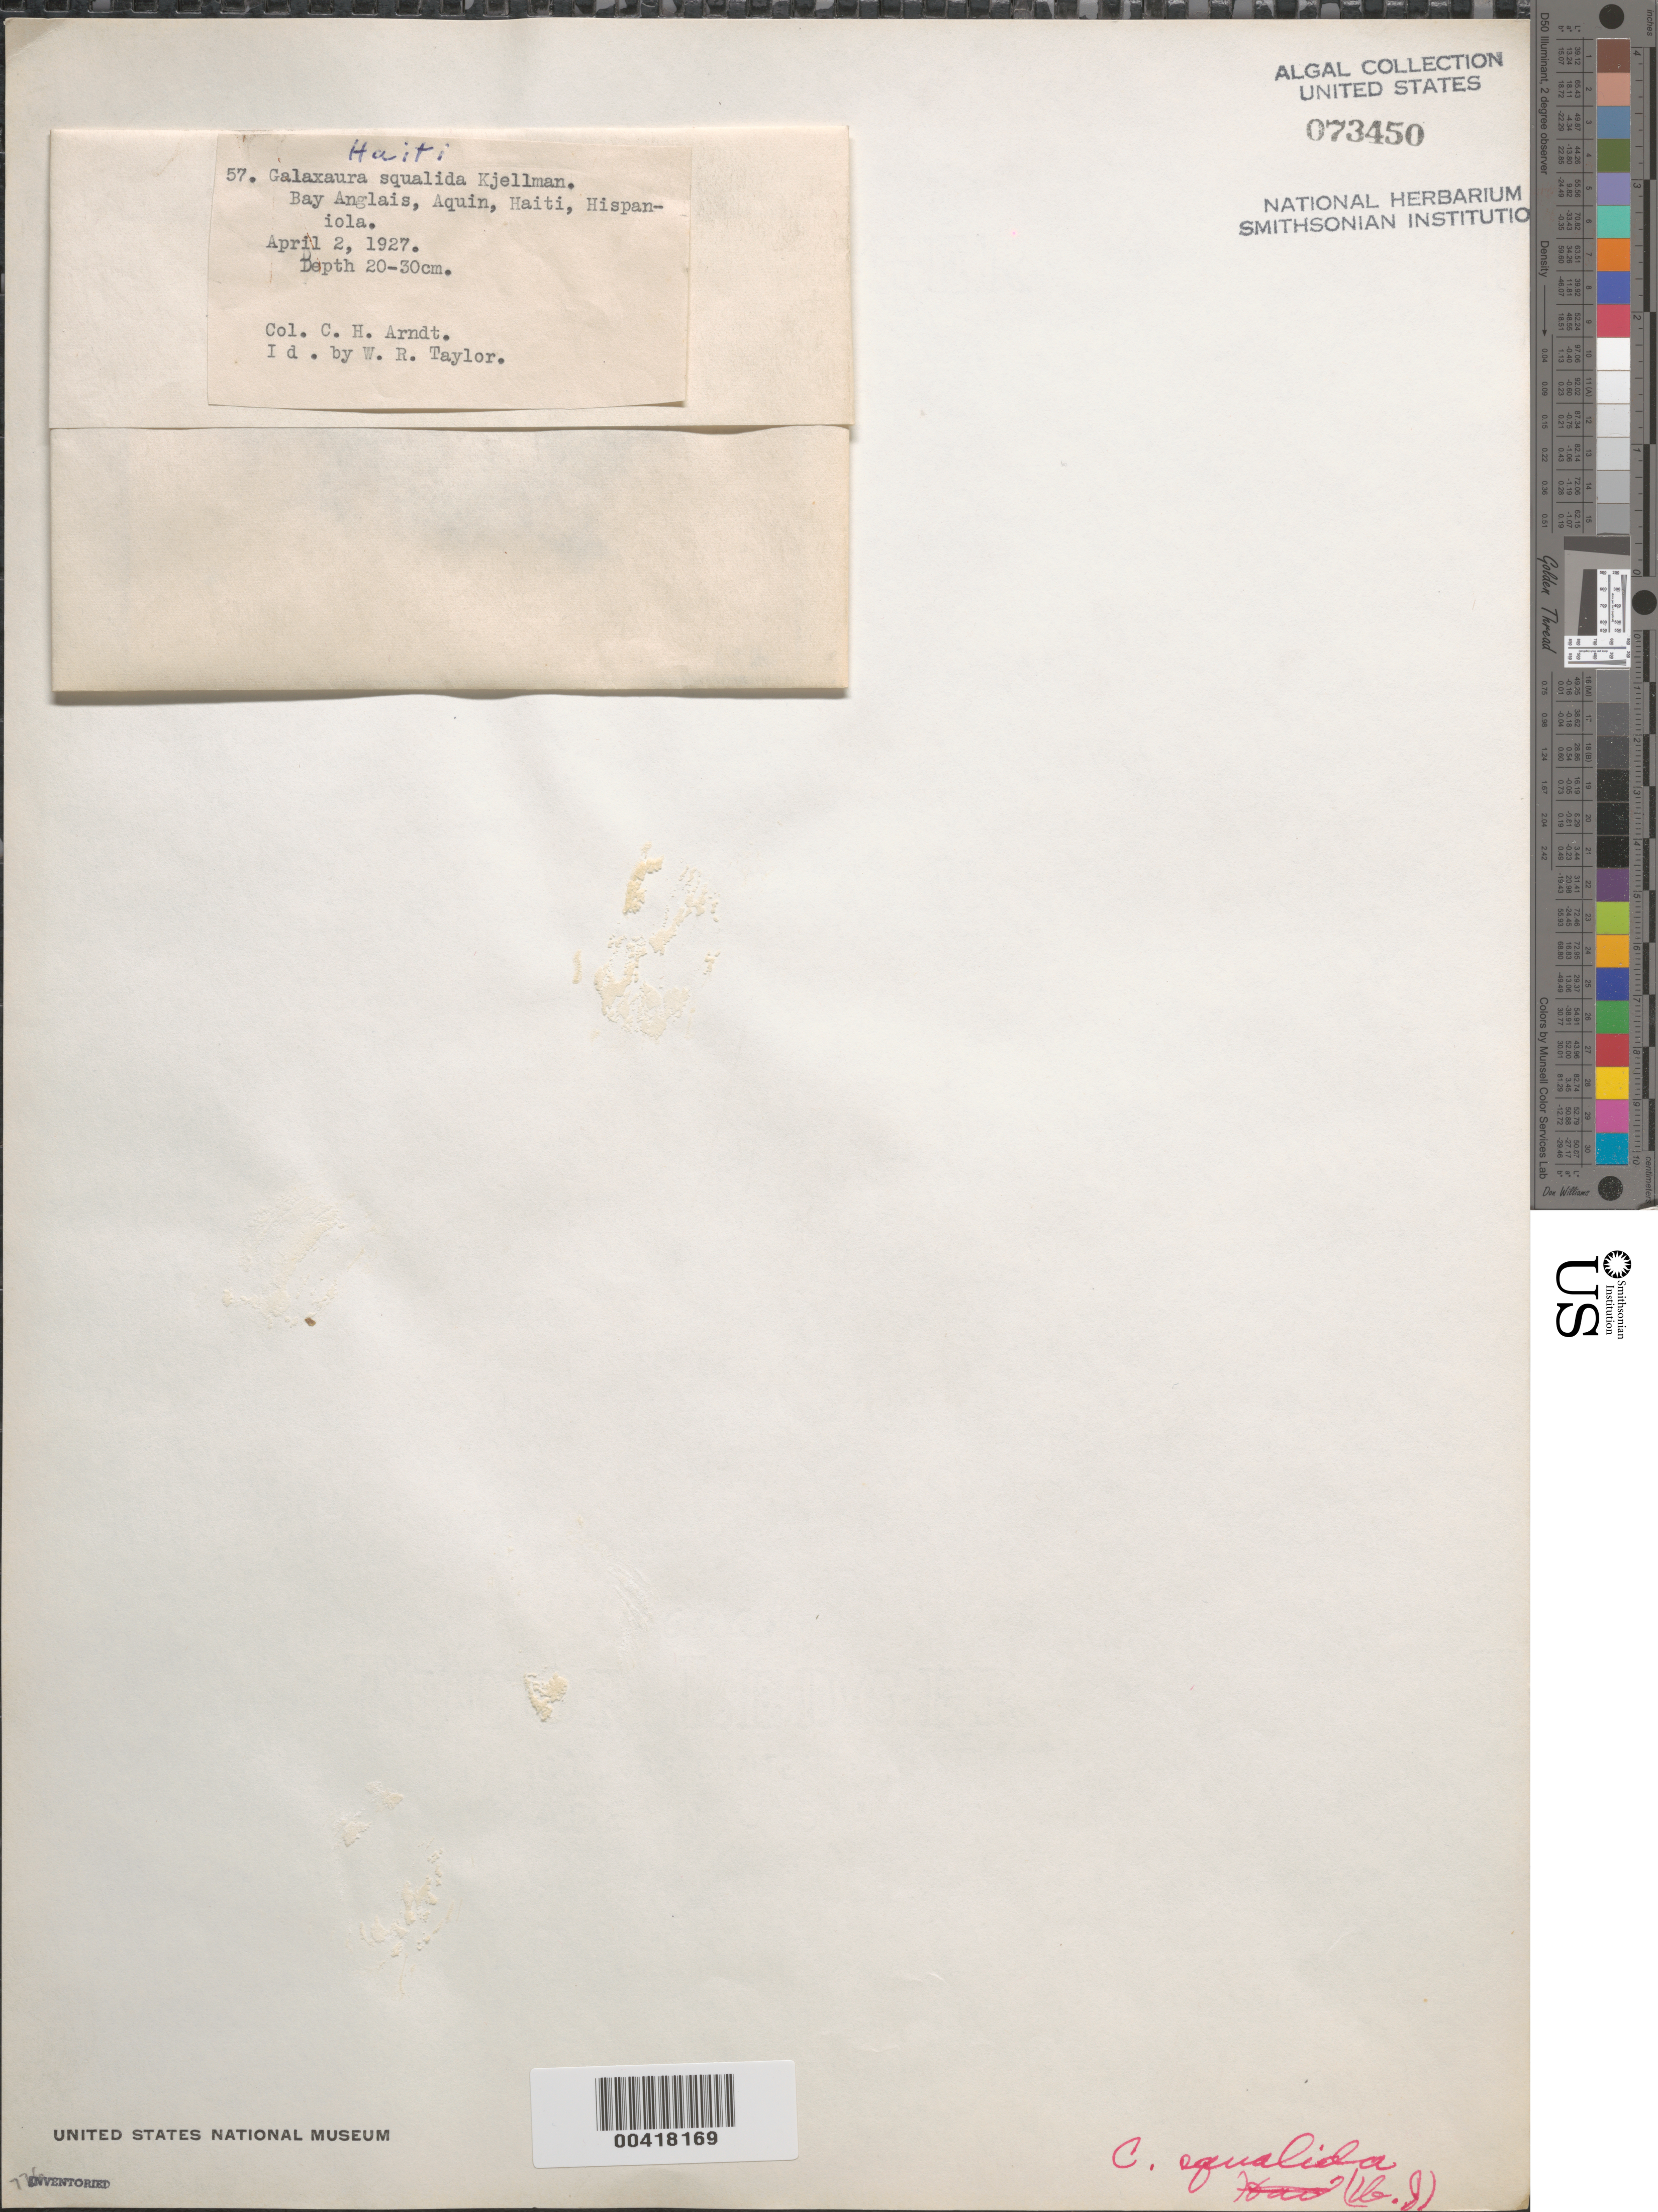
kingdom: Plantae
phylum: Rhodophyta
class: Florideophyceae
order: Nemaliales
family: Galaxauraceae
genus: Galaxaura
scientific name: Galaxaura rugosa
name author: (Ellis & Sol.) J.V.Lamouroux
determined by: Algae name updating Project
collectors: C. Arndt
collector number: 57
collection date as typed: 02 Apr 1927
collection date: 1927-04-02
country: Haiti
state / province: Sud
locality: Bai Anglais (Bay Anglais), Aquin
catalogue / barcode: US 73450